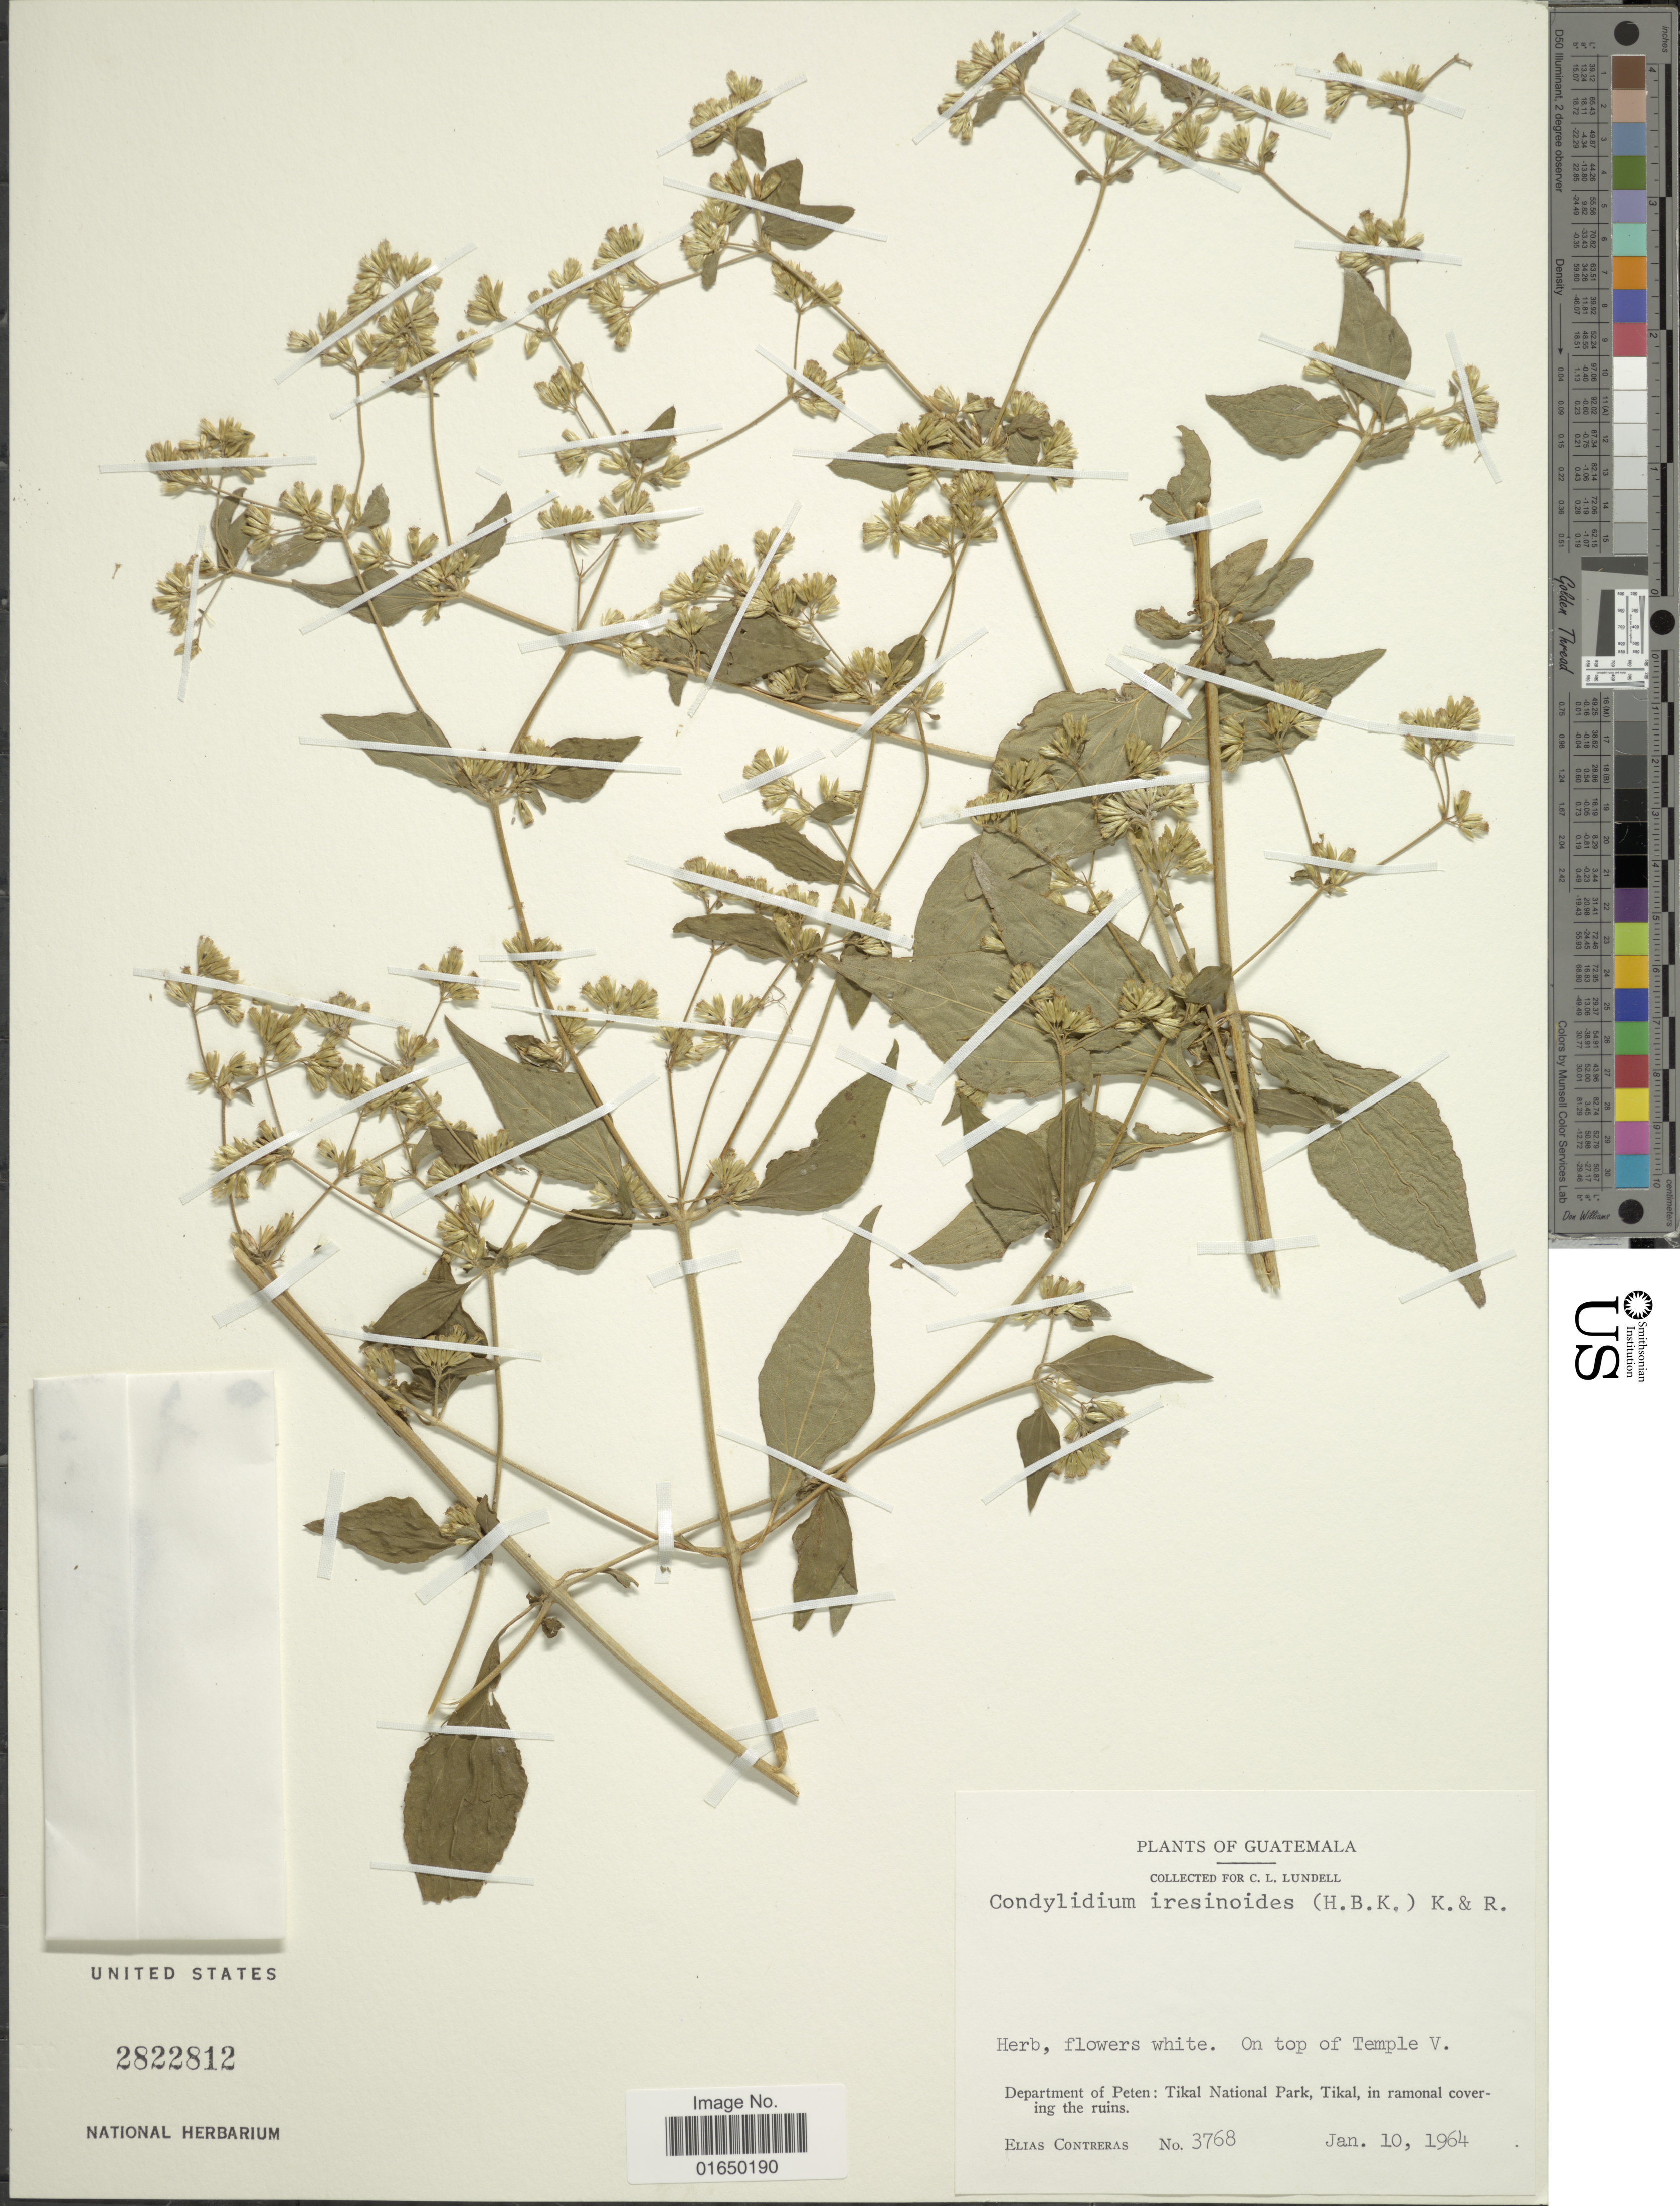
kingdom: Plantae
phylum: Tracheophyta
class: Magnoliopsida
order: Asterales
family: Asteraceae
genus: Condylidium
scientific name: Condylidium iresinoides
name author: (Kunth) R.M. King & H. Rob.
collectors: E. Contreras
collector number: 3768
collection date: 1964-01-10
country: Guatemala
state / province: El Petén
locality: Department of Peten: Tikal National Park, Tikal, in ramonal covering the ruins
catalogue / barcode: US 2822812